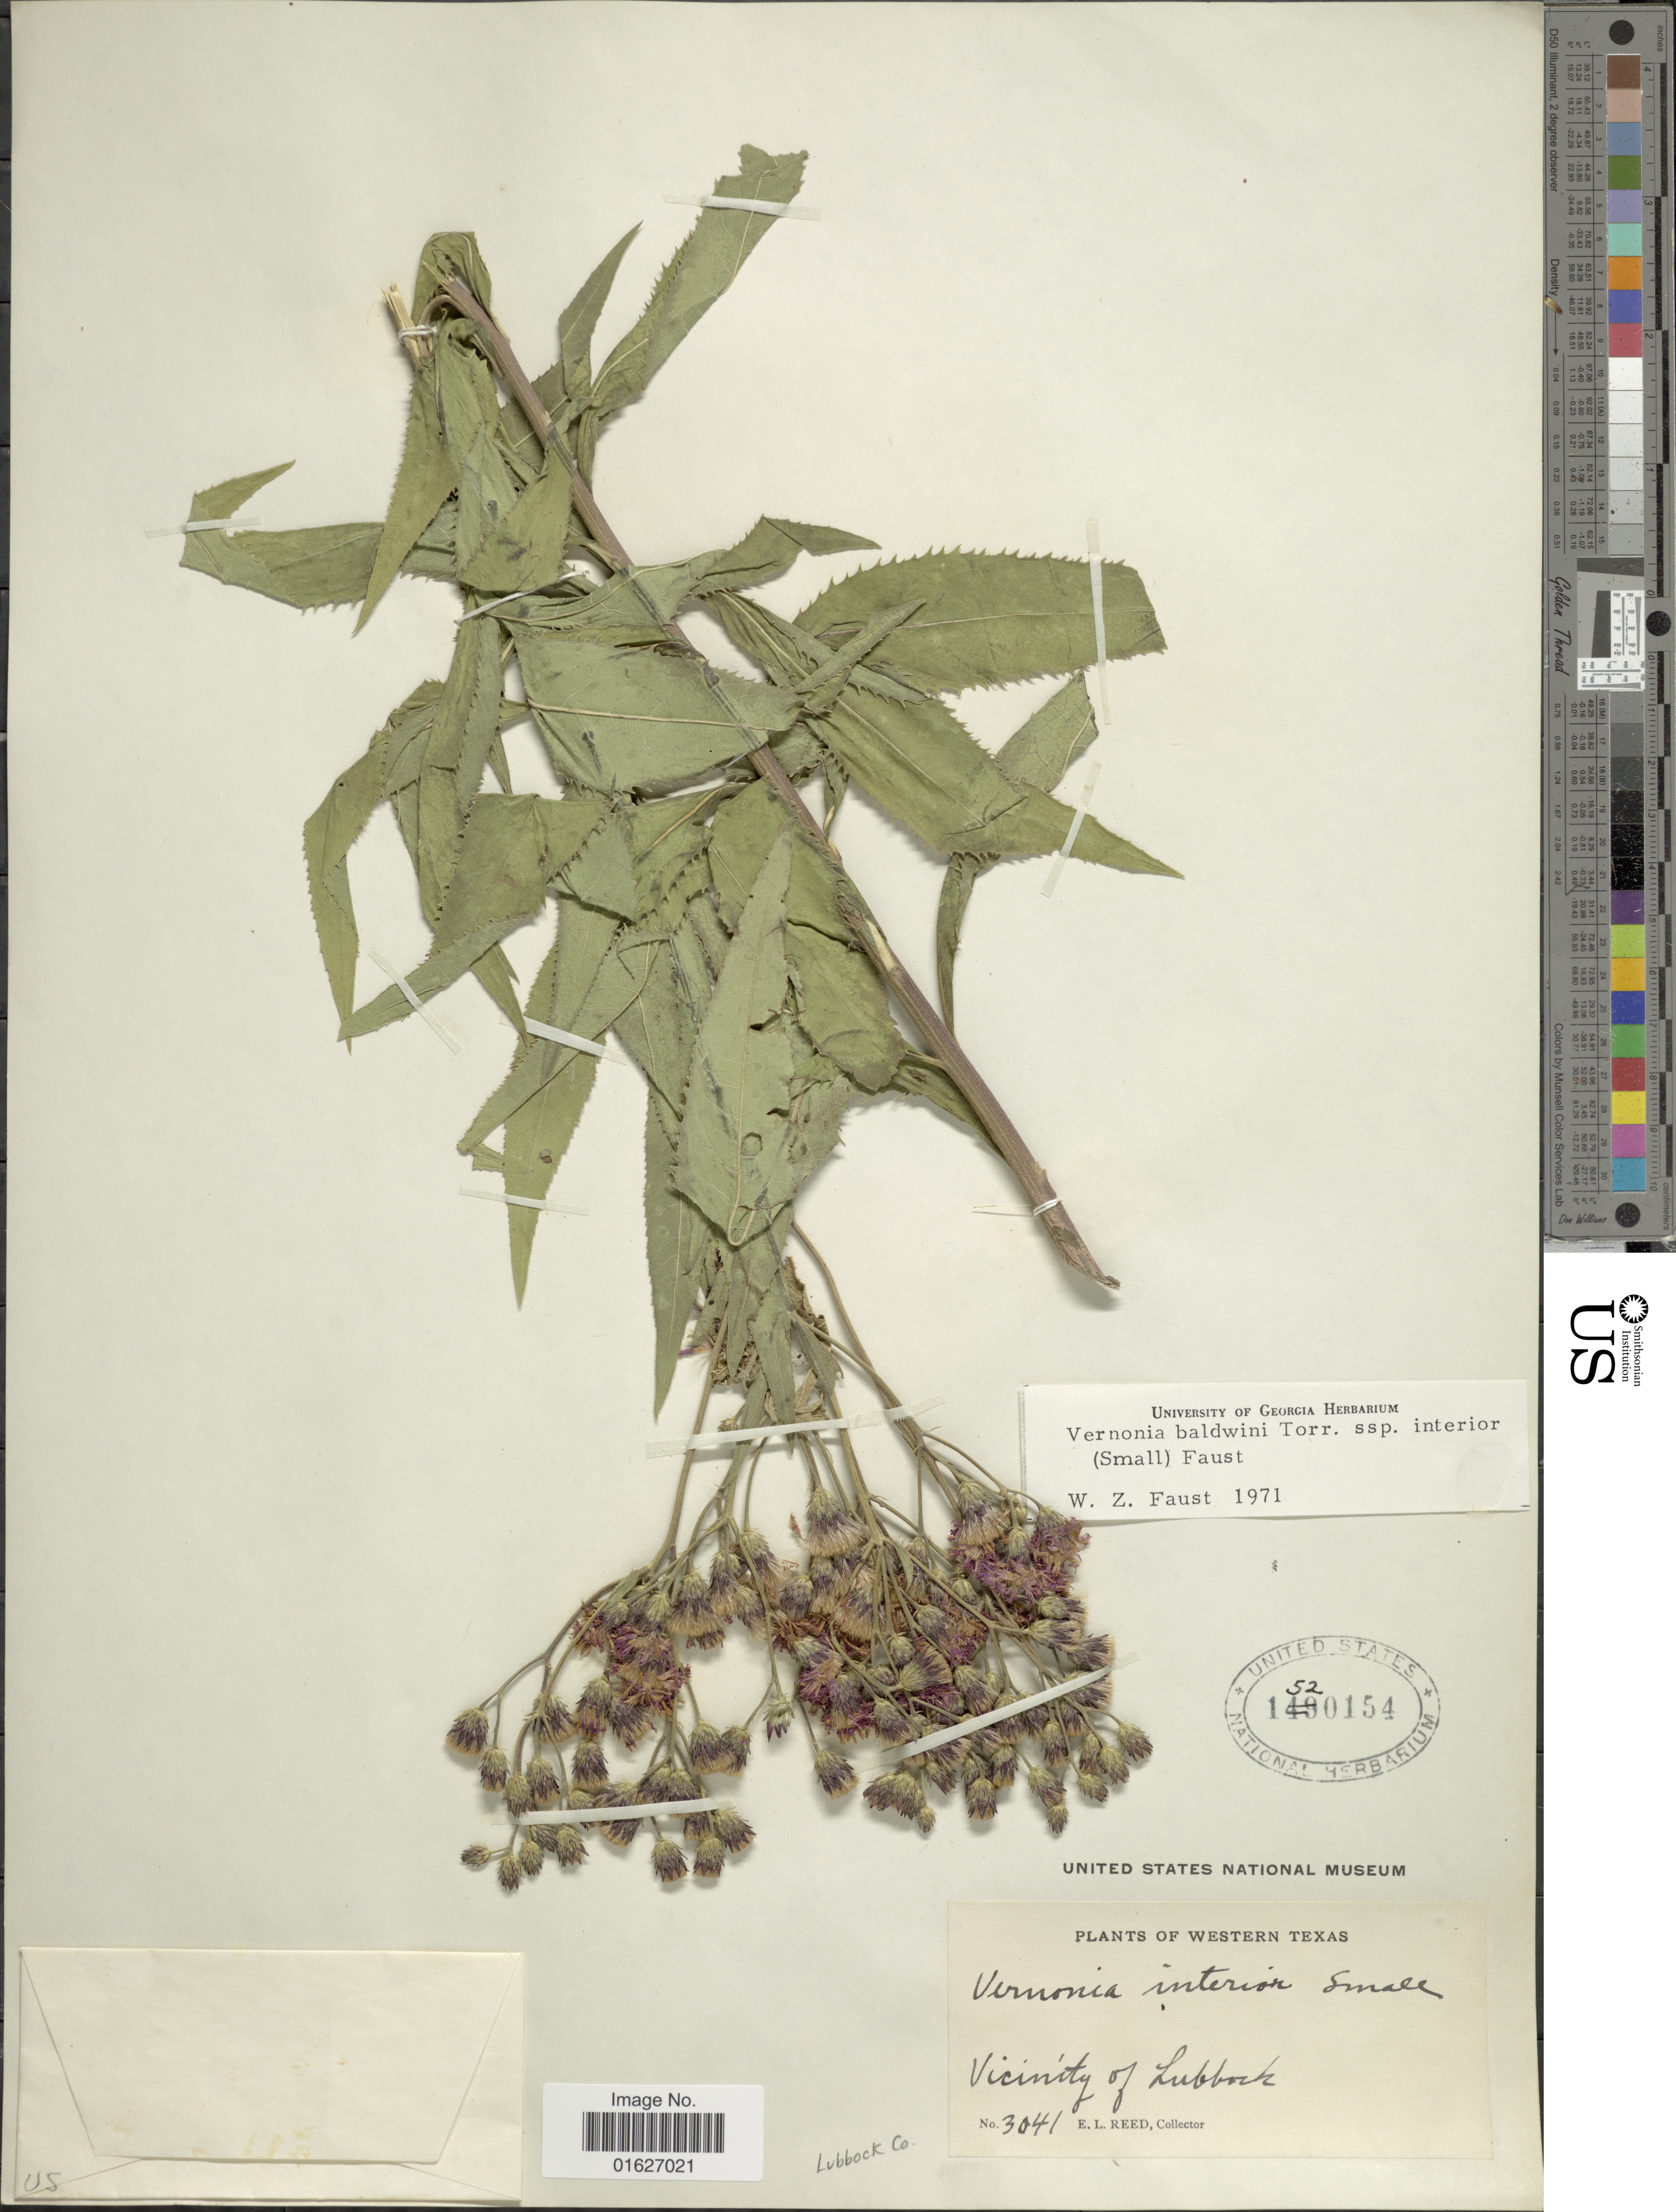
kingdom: Plantae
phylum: Tracheophyta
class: Magnoliopsida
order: Asterales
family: Asteraceae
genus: Vernonia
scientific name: Vernonia baldwinii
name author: Torr.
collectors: E. Reed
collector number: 3041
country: United States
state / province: Texas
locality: Western Texas, Vicinity of Lubbock. Lubbock Co.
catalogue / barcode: US 1520154